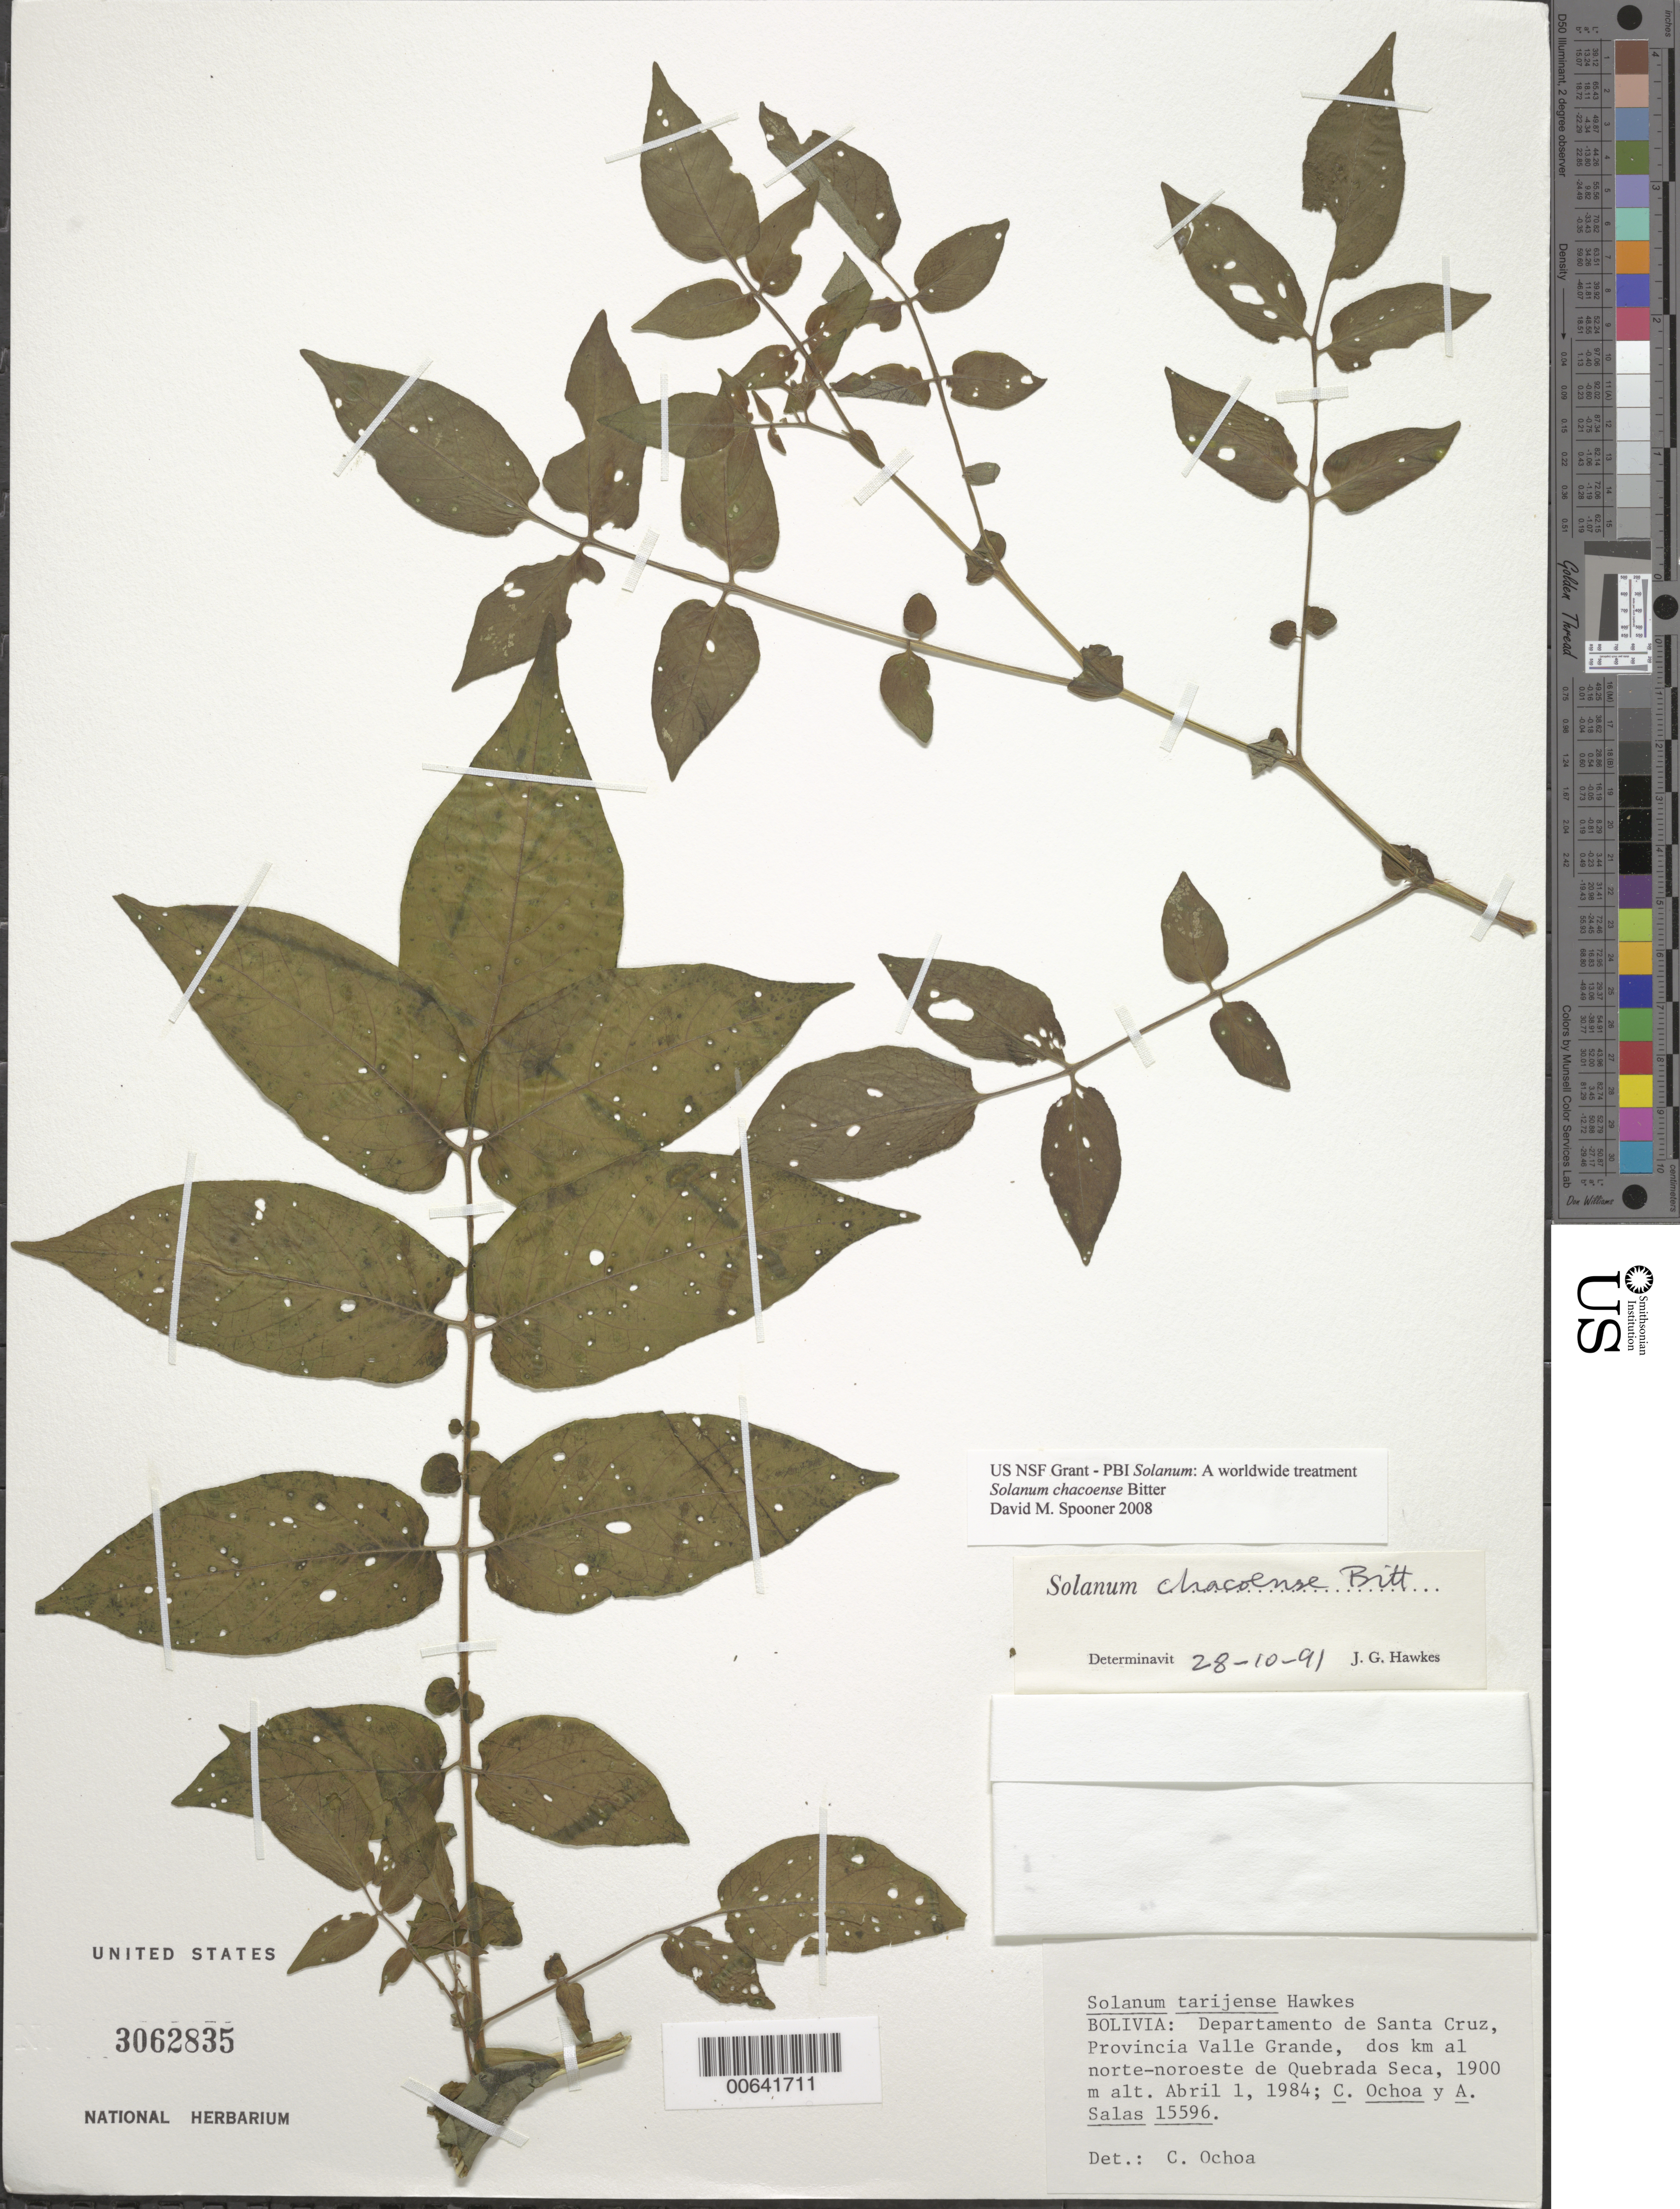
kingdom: Plantae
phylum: Tracheophyta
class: Magnoliopsida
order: Solanales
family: Solanaceae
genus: Solanum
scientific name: Solanum chacoense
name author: Bitt.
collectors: C. Ochoa & A. Salas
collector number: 15596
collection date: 1984-04-01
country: Bolivia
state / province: Santa Cruz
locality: Departamento de Santa Cruz, Provincia Valle Grande, dos km al norte-noroeste de Quebrada Seca.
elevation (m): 1900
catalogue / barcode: US 3062835